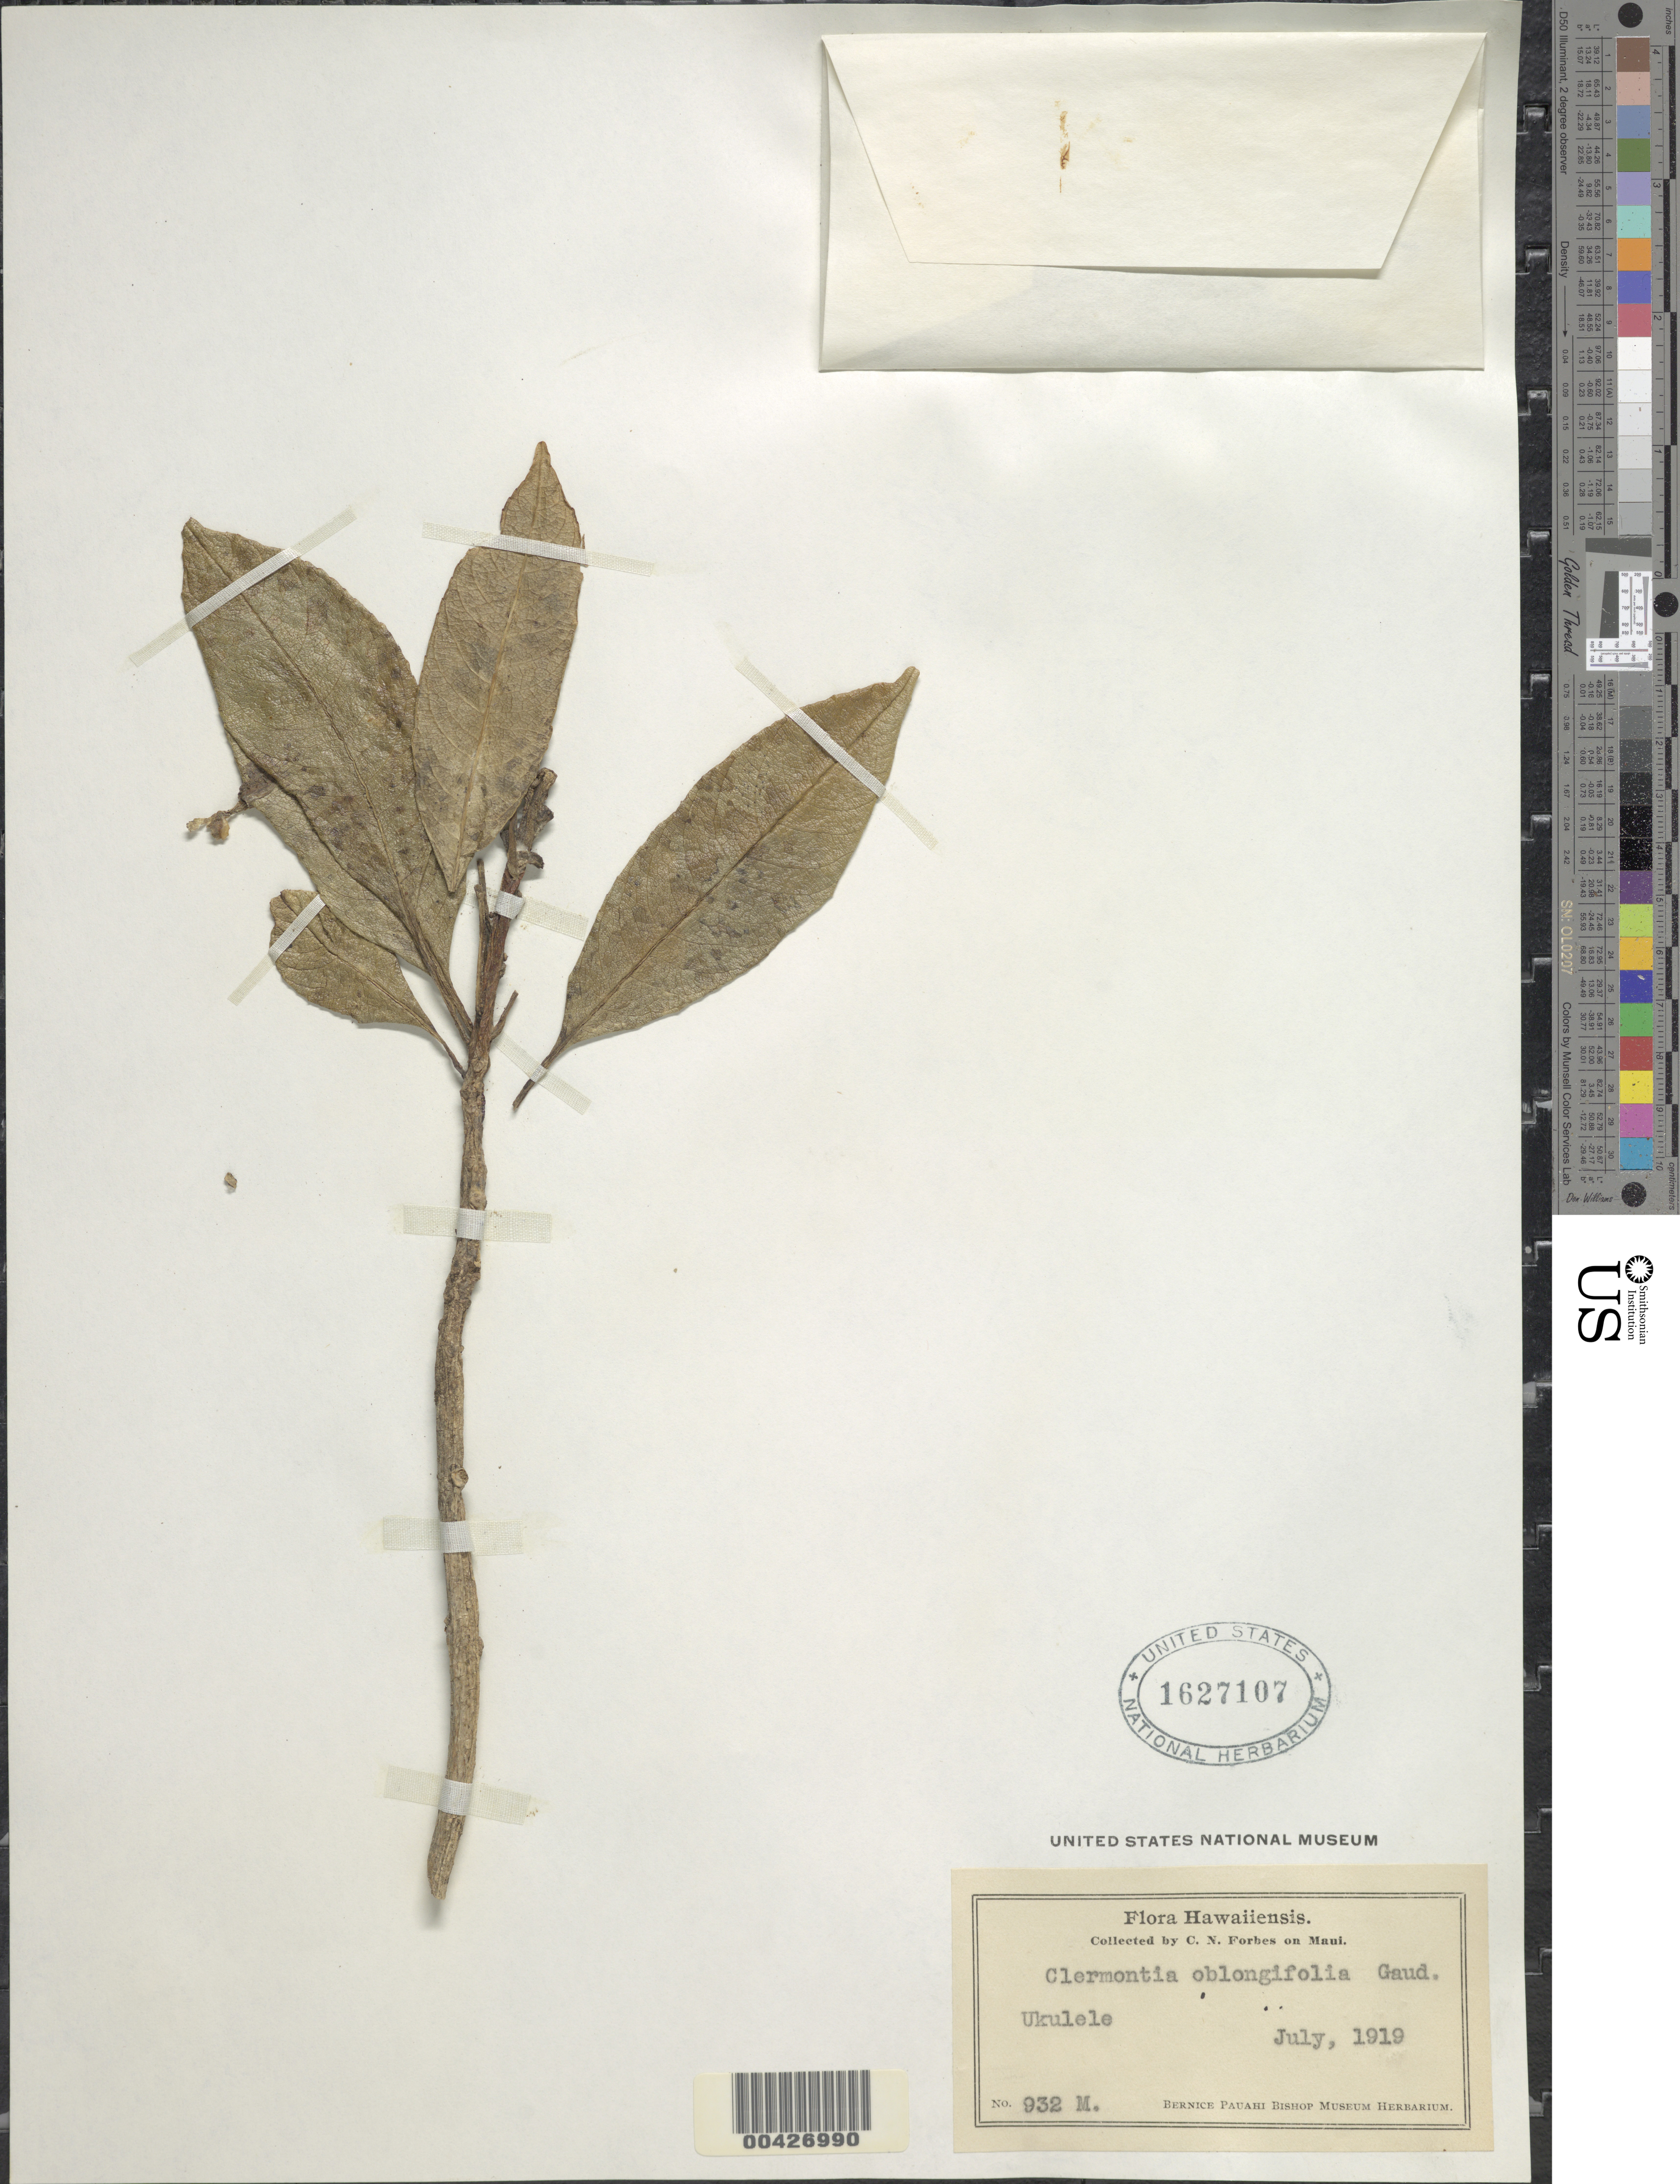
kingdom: Plantae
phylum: Tracheophyta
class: Magnoliopsida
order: Asterales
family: Campanulaceae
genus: Clermontia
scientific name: Clermontia oblongifolia subsp. mauiensis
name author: (Rock) Lammers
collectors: C. N. Forbes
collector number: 932.M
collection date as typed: Jul 1919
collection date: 1919-07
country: United States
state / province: Hawaii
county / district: Maui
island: Maui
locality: Ukulele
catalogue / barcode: US 1627107